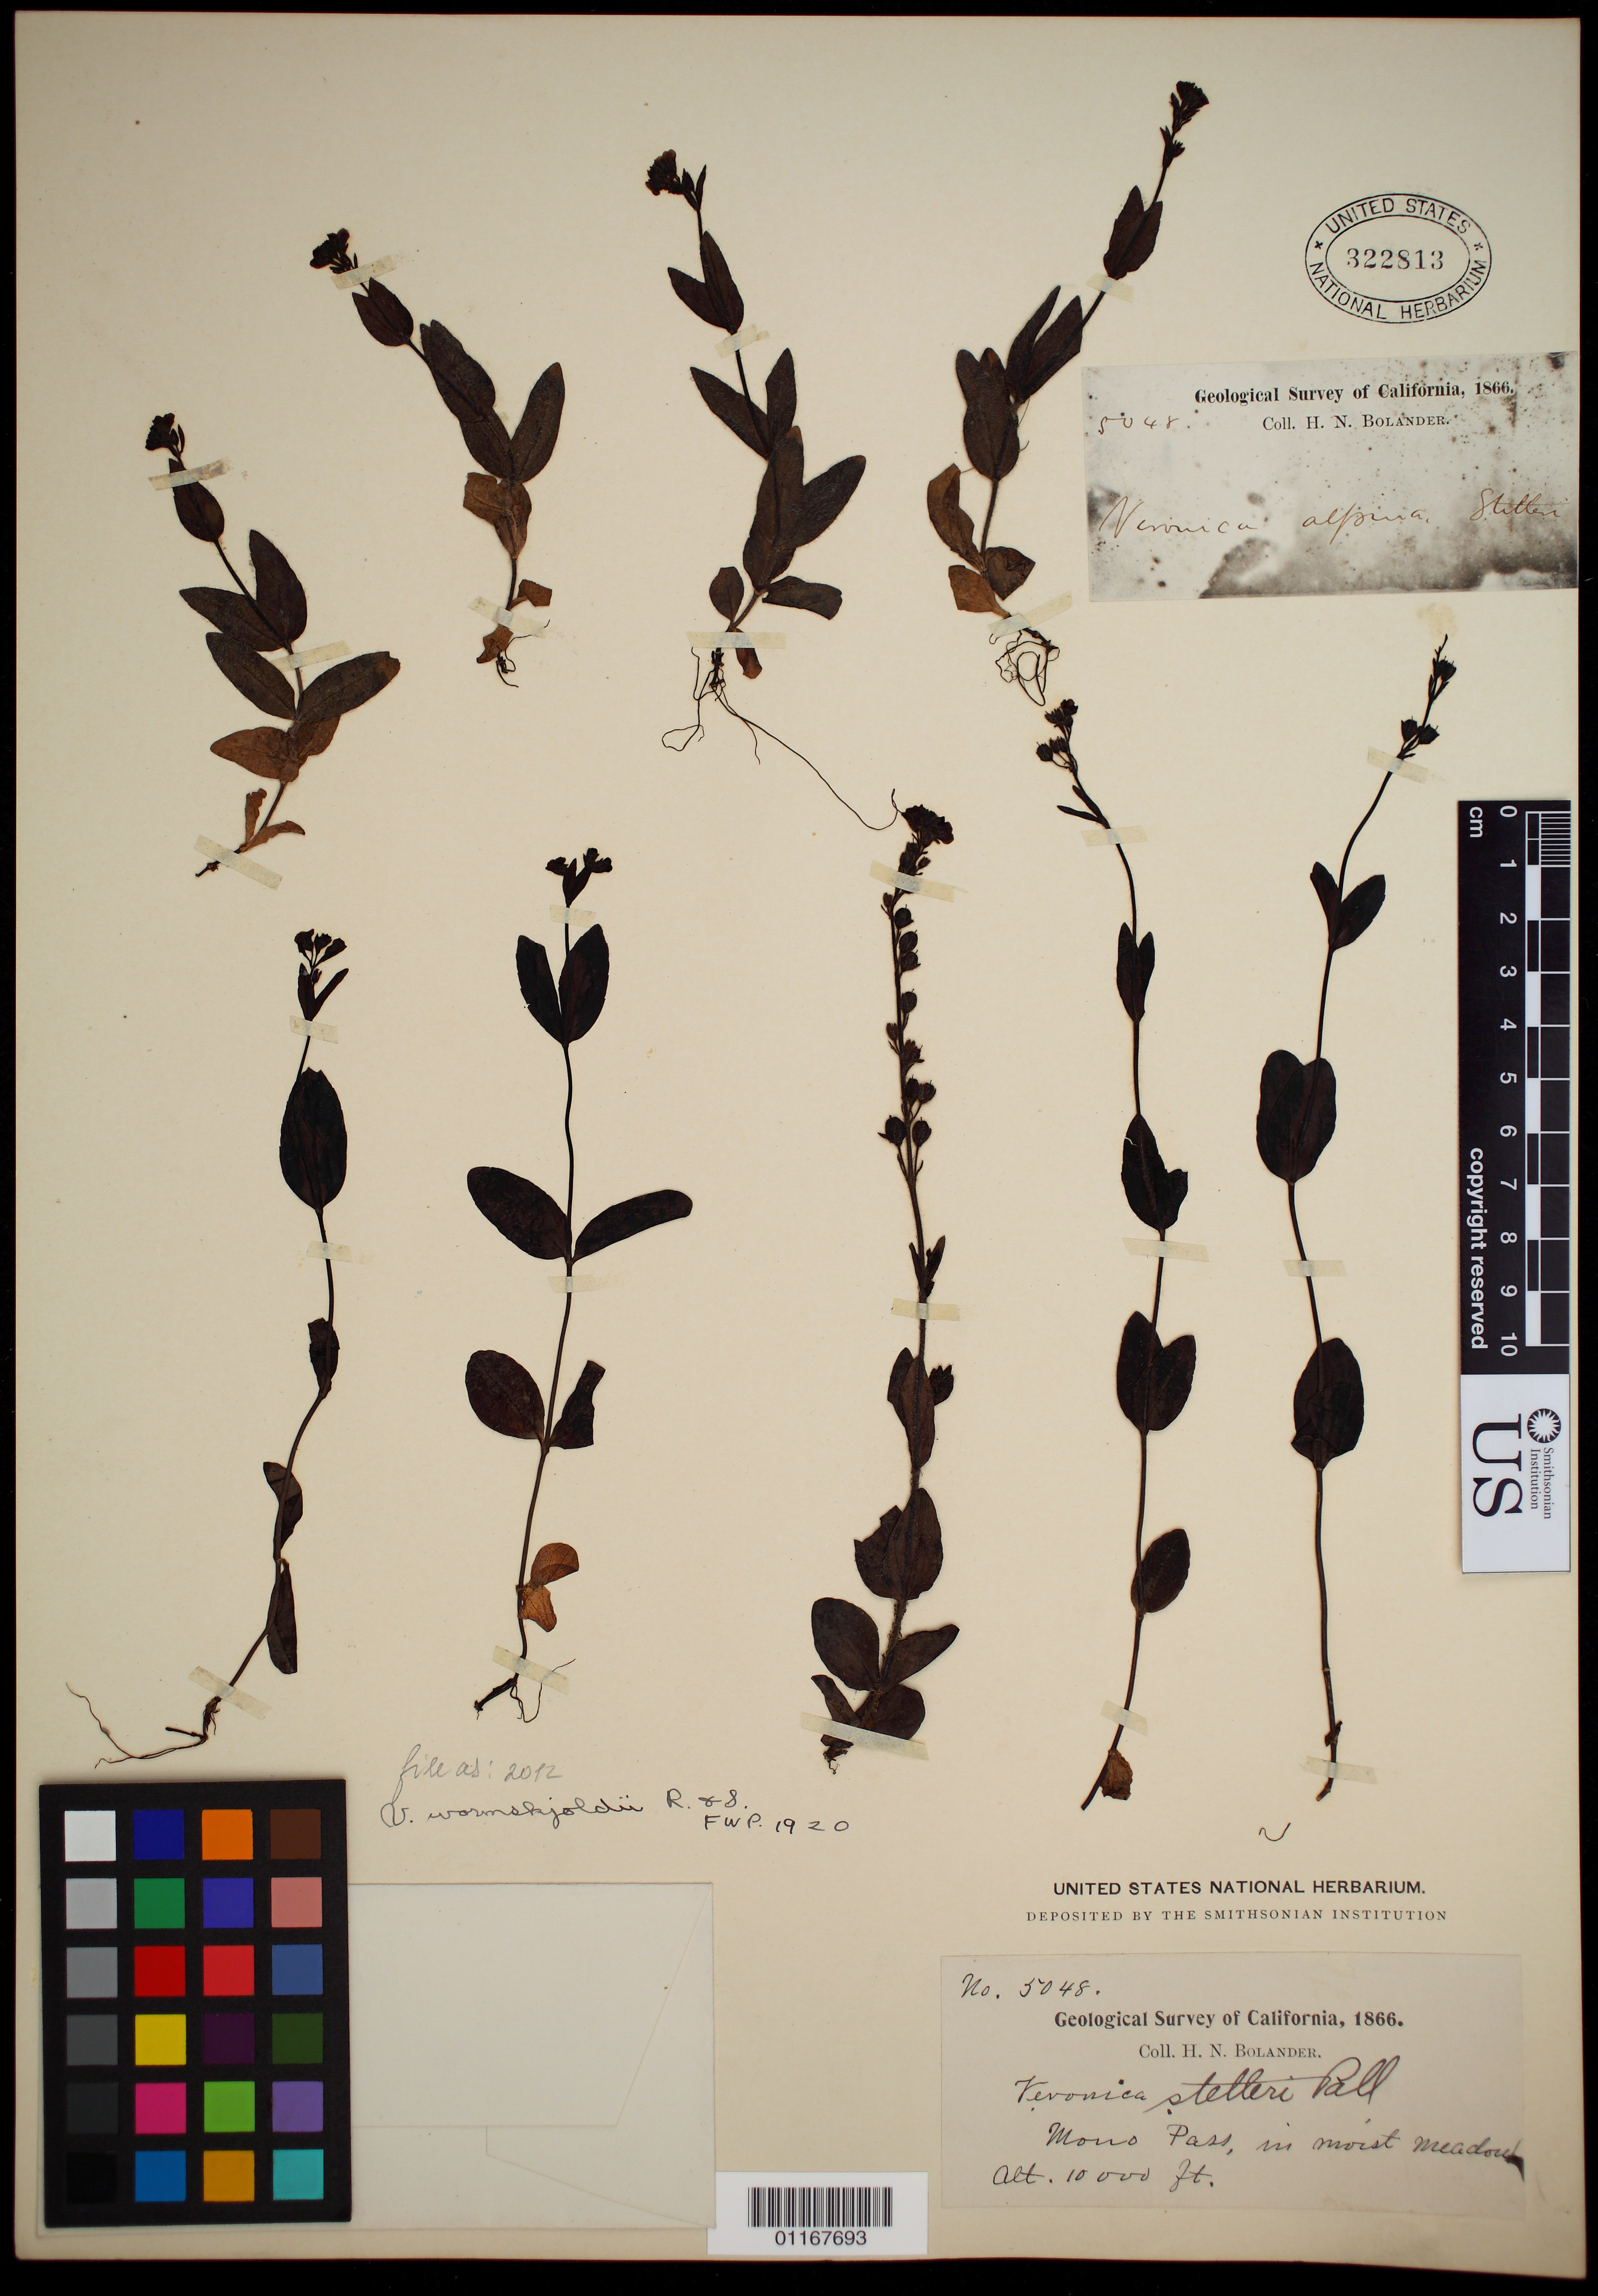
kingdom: Plantae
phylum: Tracheophyta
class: Magnoliopsida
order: Lamiales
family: Plantaginaceae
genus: Veronica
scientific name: Veronica wormskjoldii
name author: Roem. & Schult.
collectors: H. Bolander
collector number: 5048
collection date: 1866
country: United States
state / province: California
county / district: Mono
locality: Mono Pass, in moist meadow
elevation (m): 3048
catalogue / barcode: US 322813